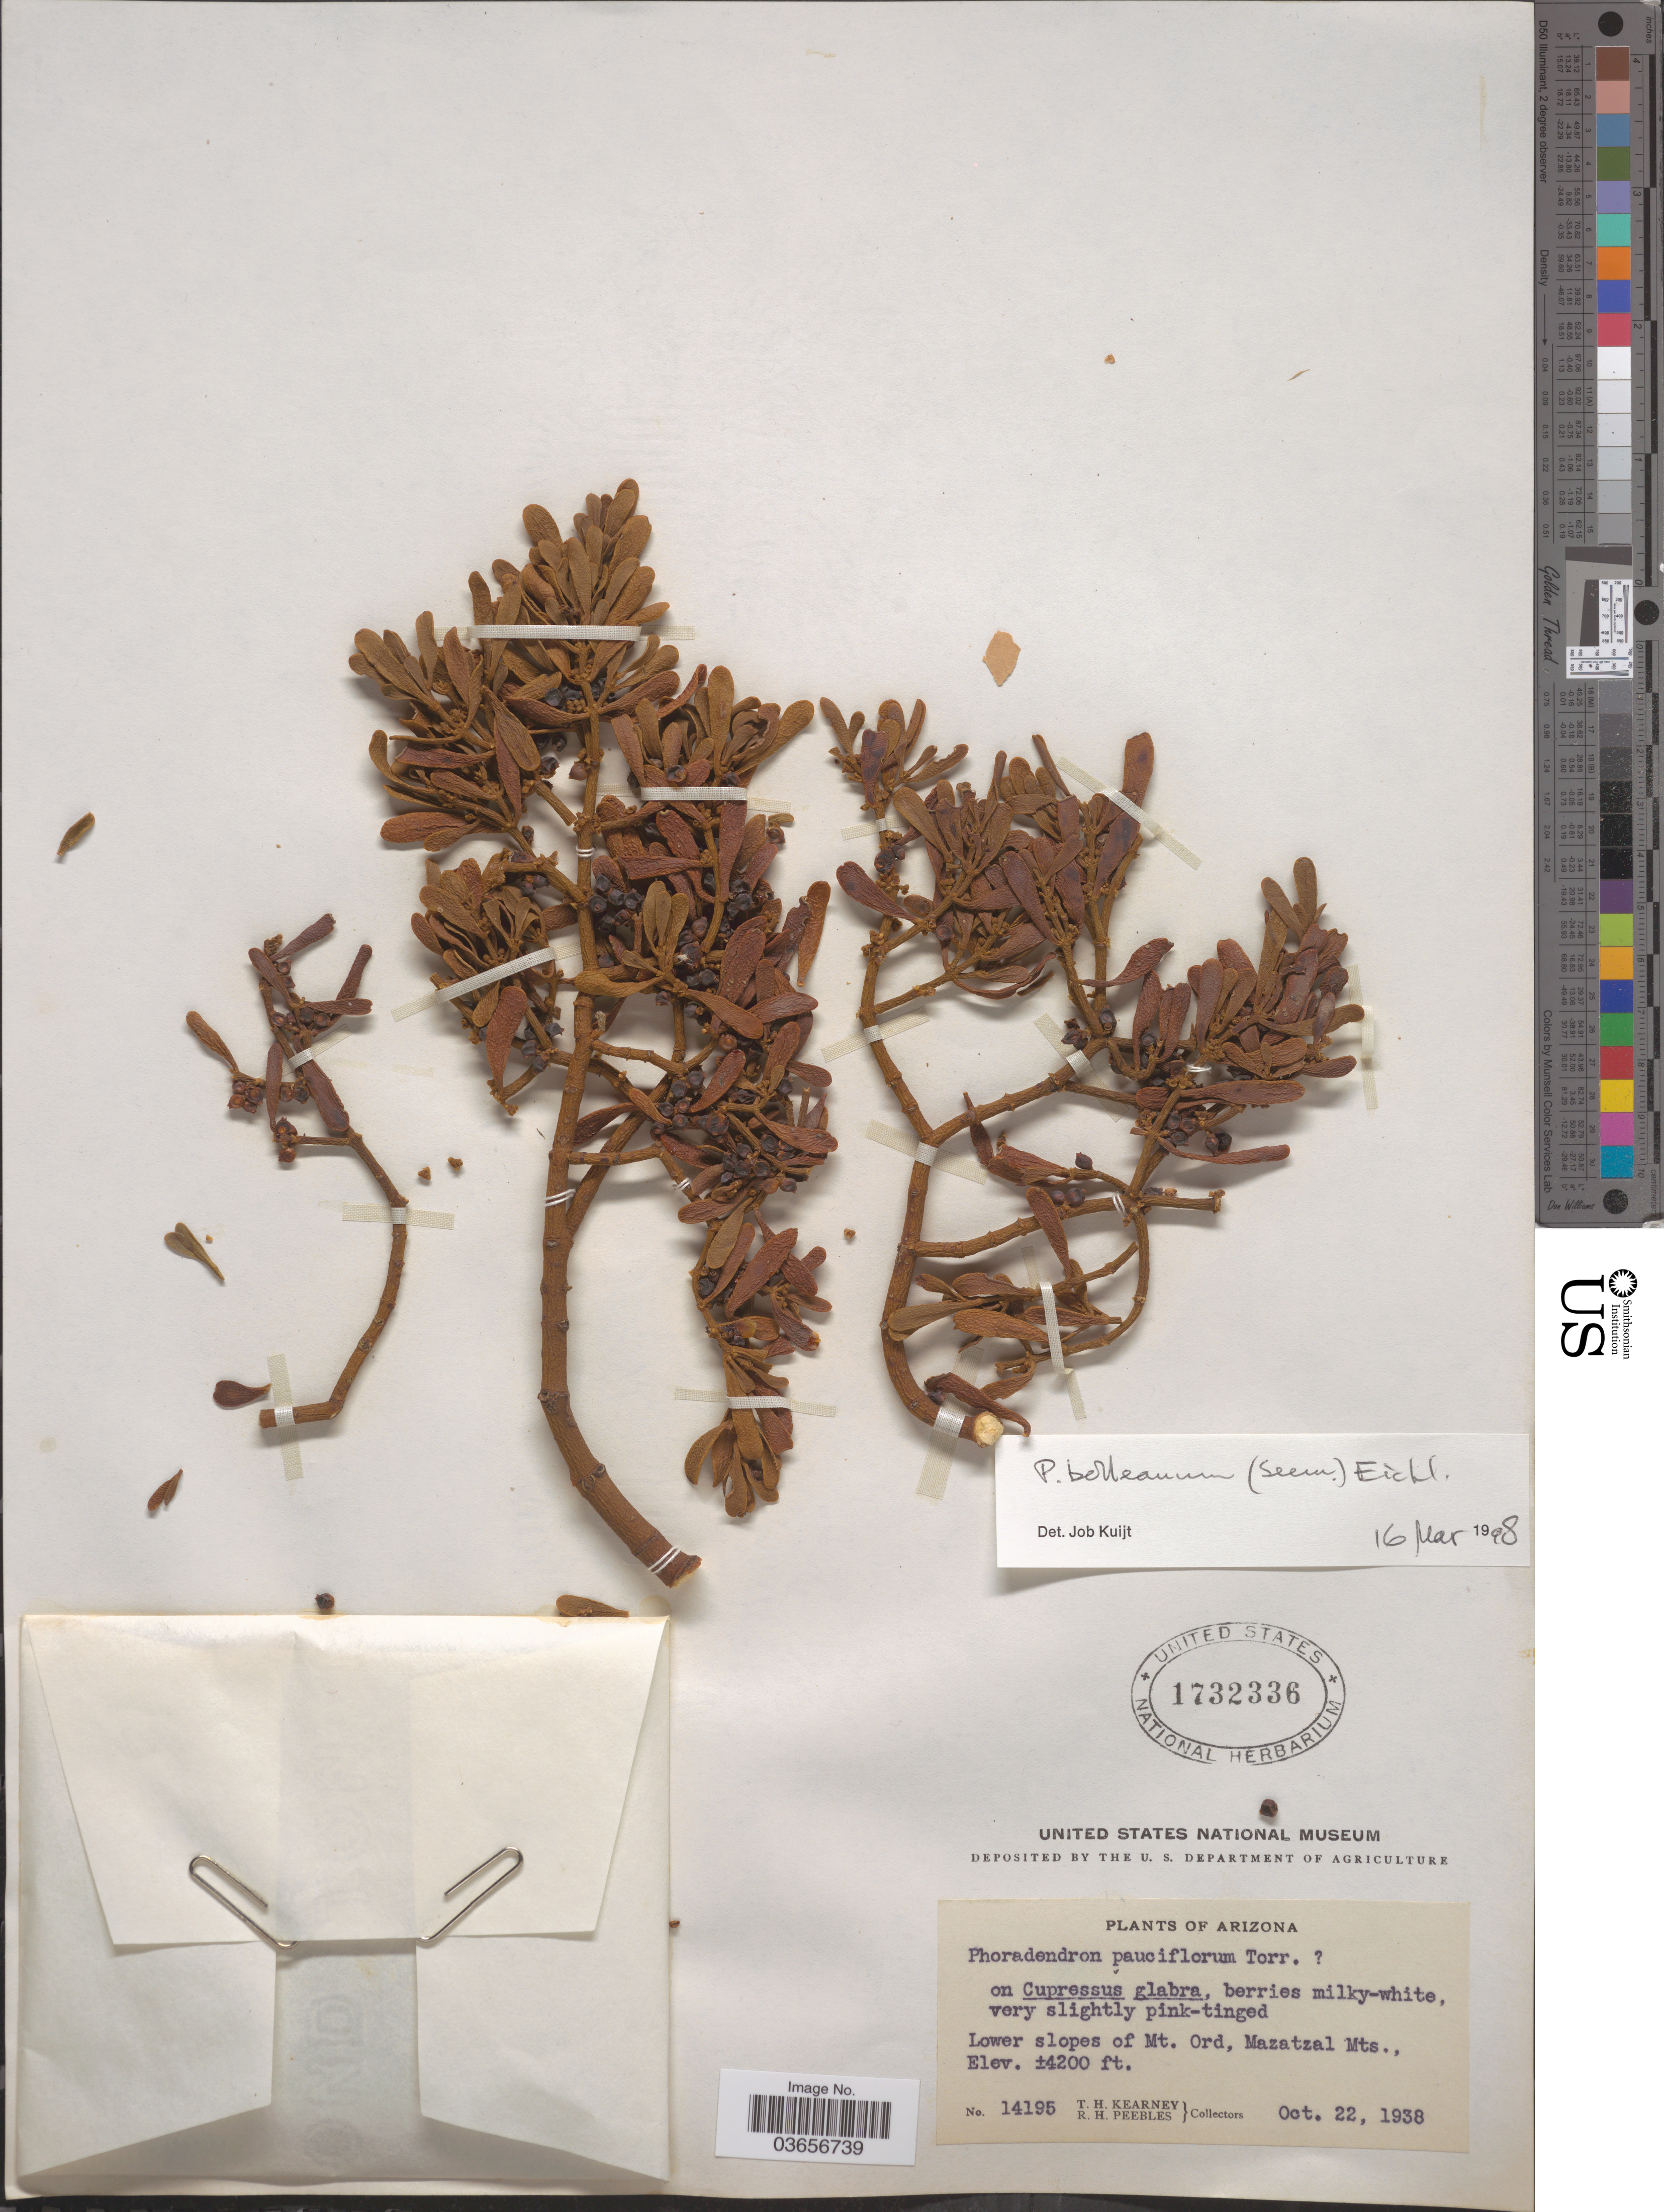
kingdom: Plantae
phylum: Tracheophyta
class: Magnoliopsida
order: Santalales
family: Viscaceae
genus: Phoradendron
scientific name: Phoradendron bolleanum var. pauciflorum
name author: (Torr.) Fosberg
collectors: T. H. Kearney & R. H. Peebles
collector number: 14195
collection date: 1938-10-22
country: United States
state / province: Arizona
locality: Lower slopes of Mt. Ord, Mazatzal Mts.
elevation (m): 1280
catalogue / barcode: US 1732336